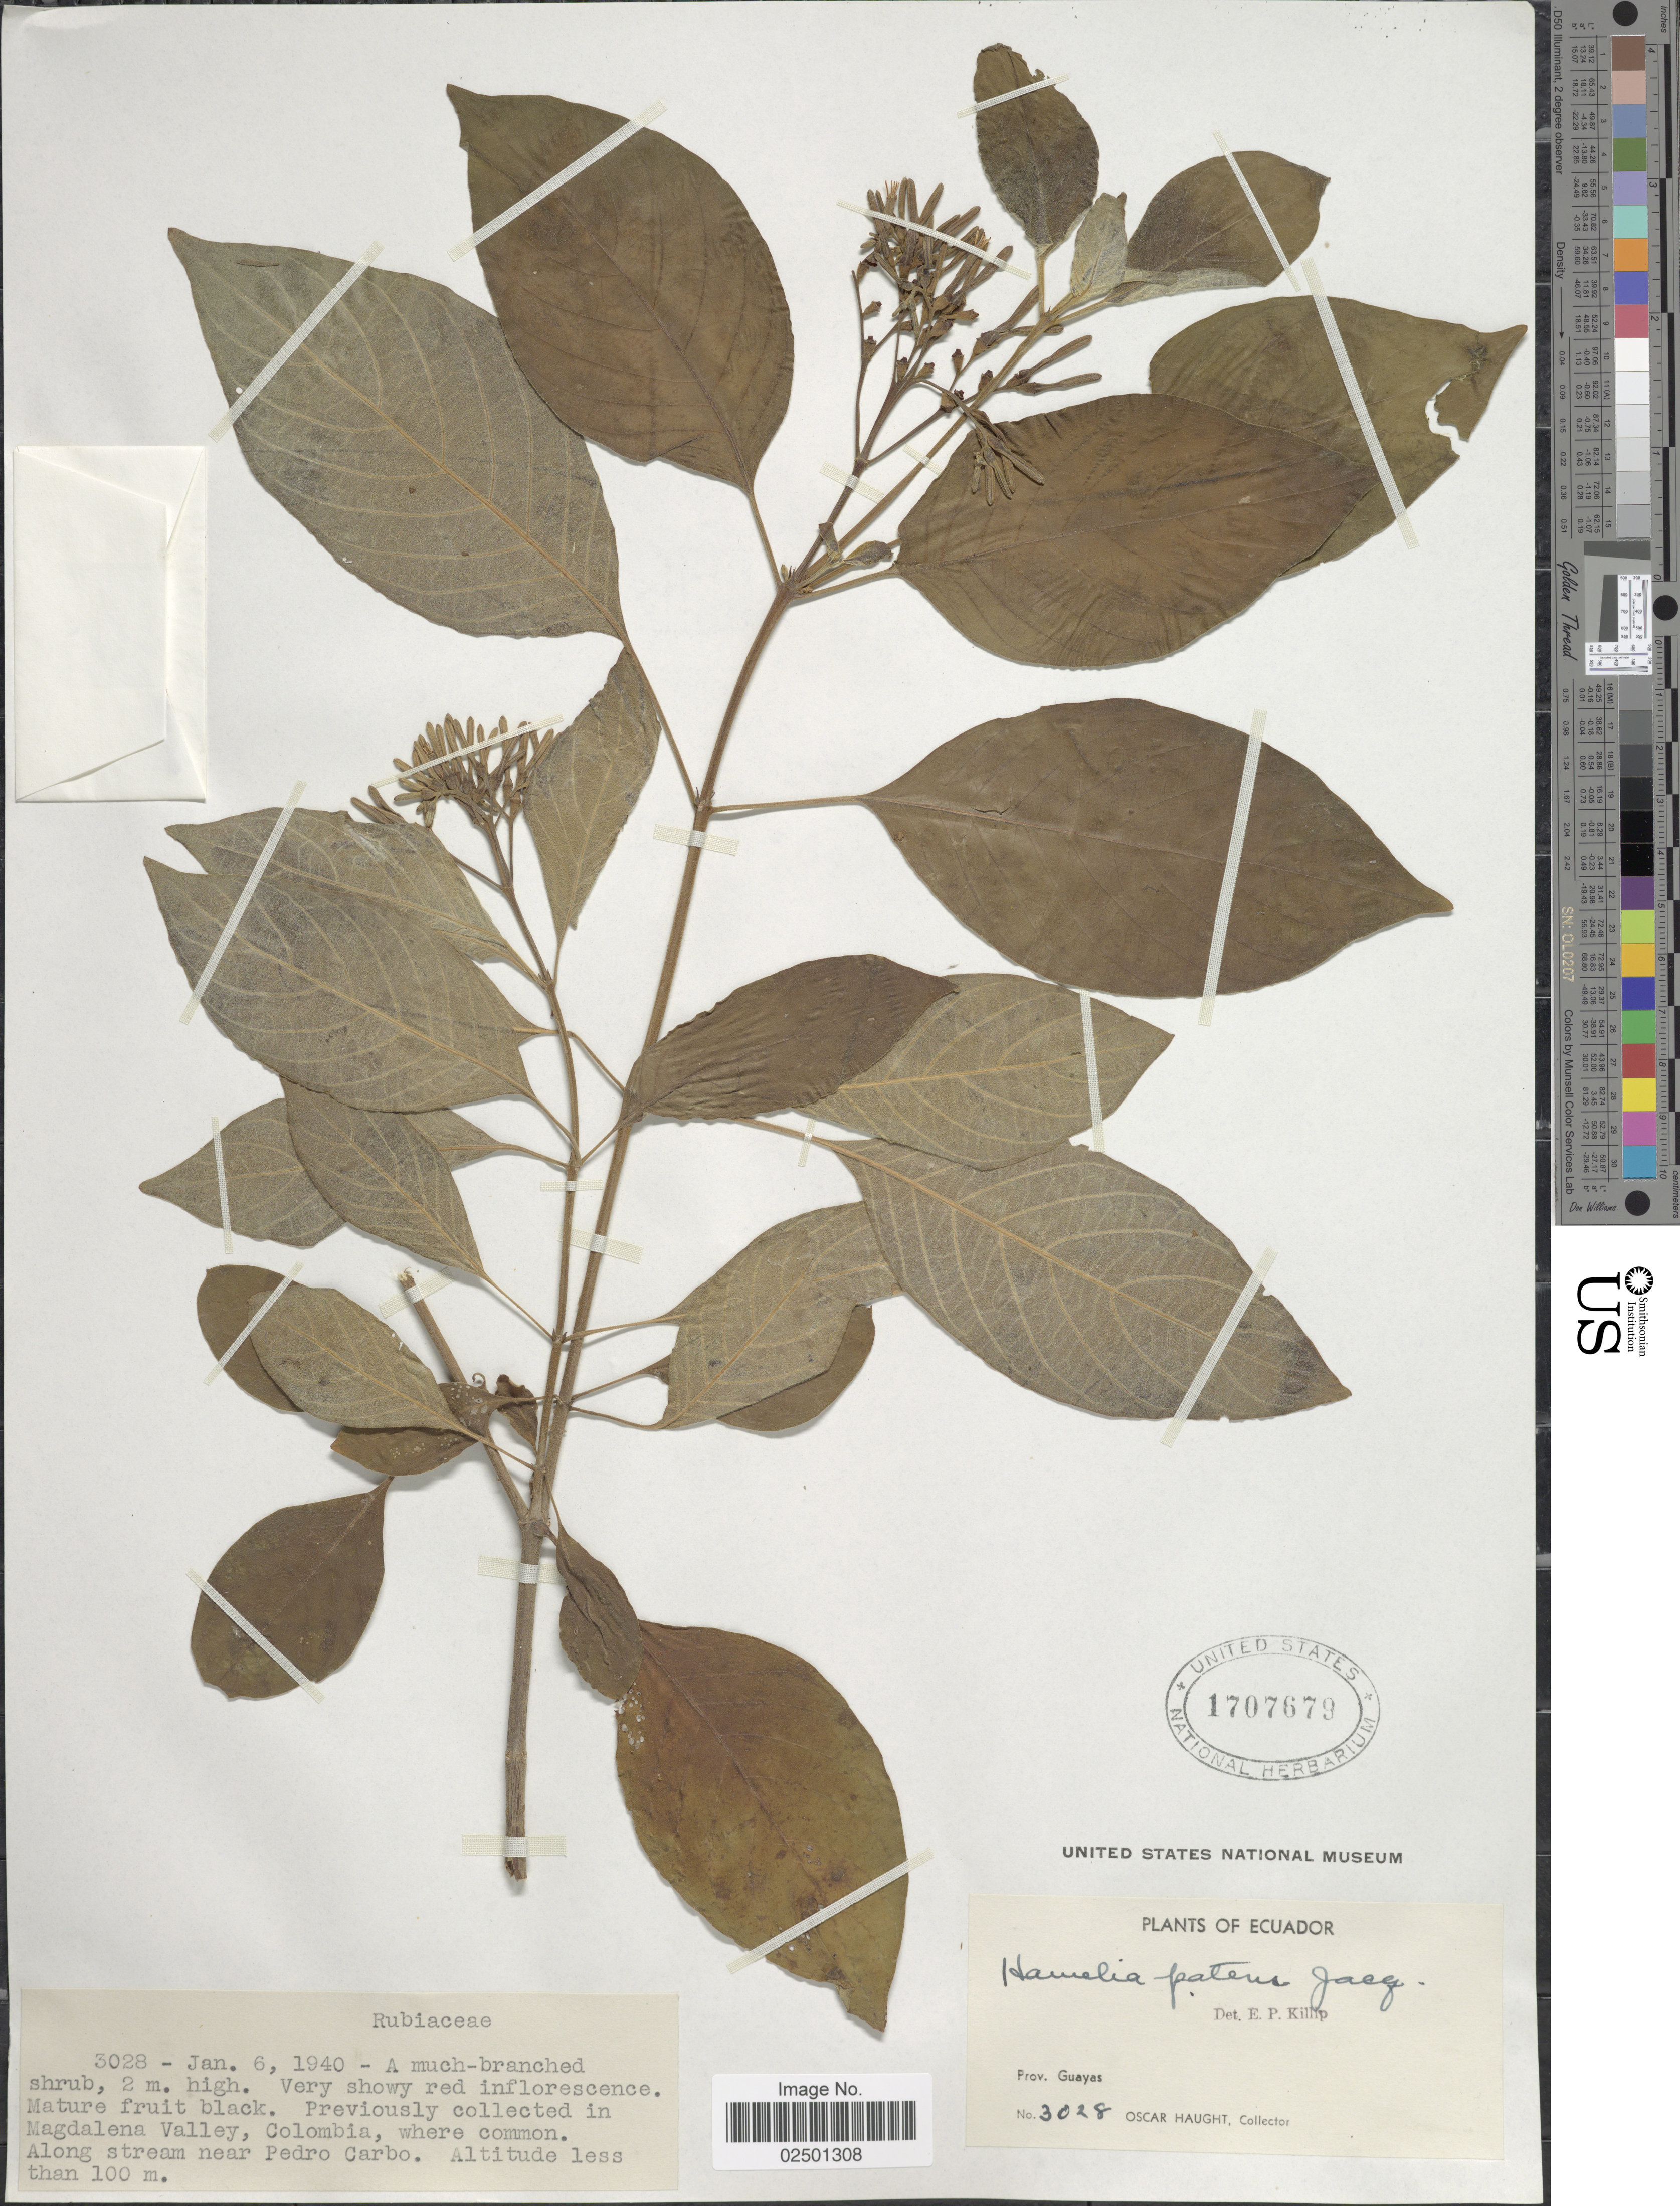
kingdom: Plantae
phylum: Tracheophyta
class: Magnoliopsida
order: Gentianales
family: Rubiaceae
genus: Hamelia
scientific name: Hamelia patens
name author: Jacq.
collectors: O. Haught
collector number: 3028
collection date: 1940-01-06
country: Ecuador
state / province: Guayas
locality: Along stream near Pedro Carbo.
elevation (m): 100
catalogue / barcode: US 1707679